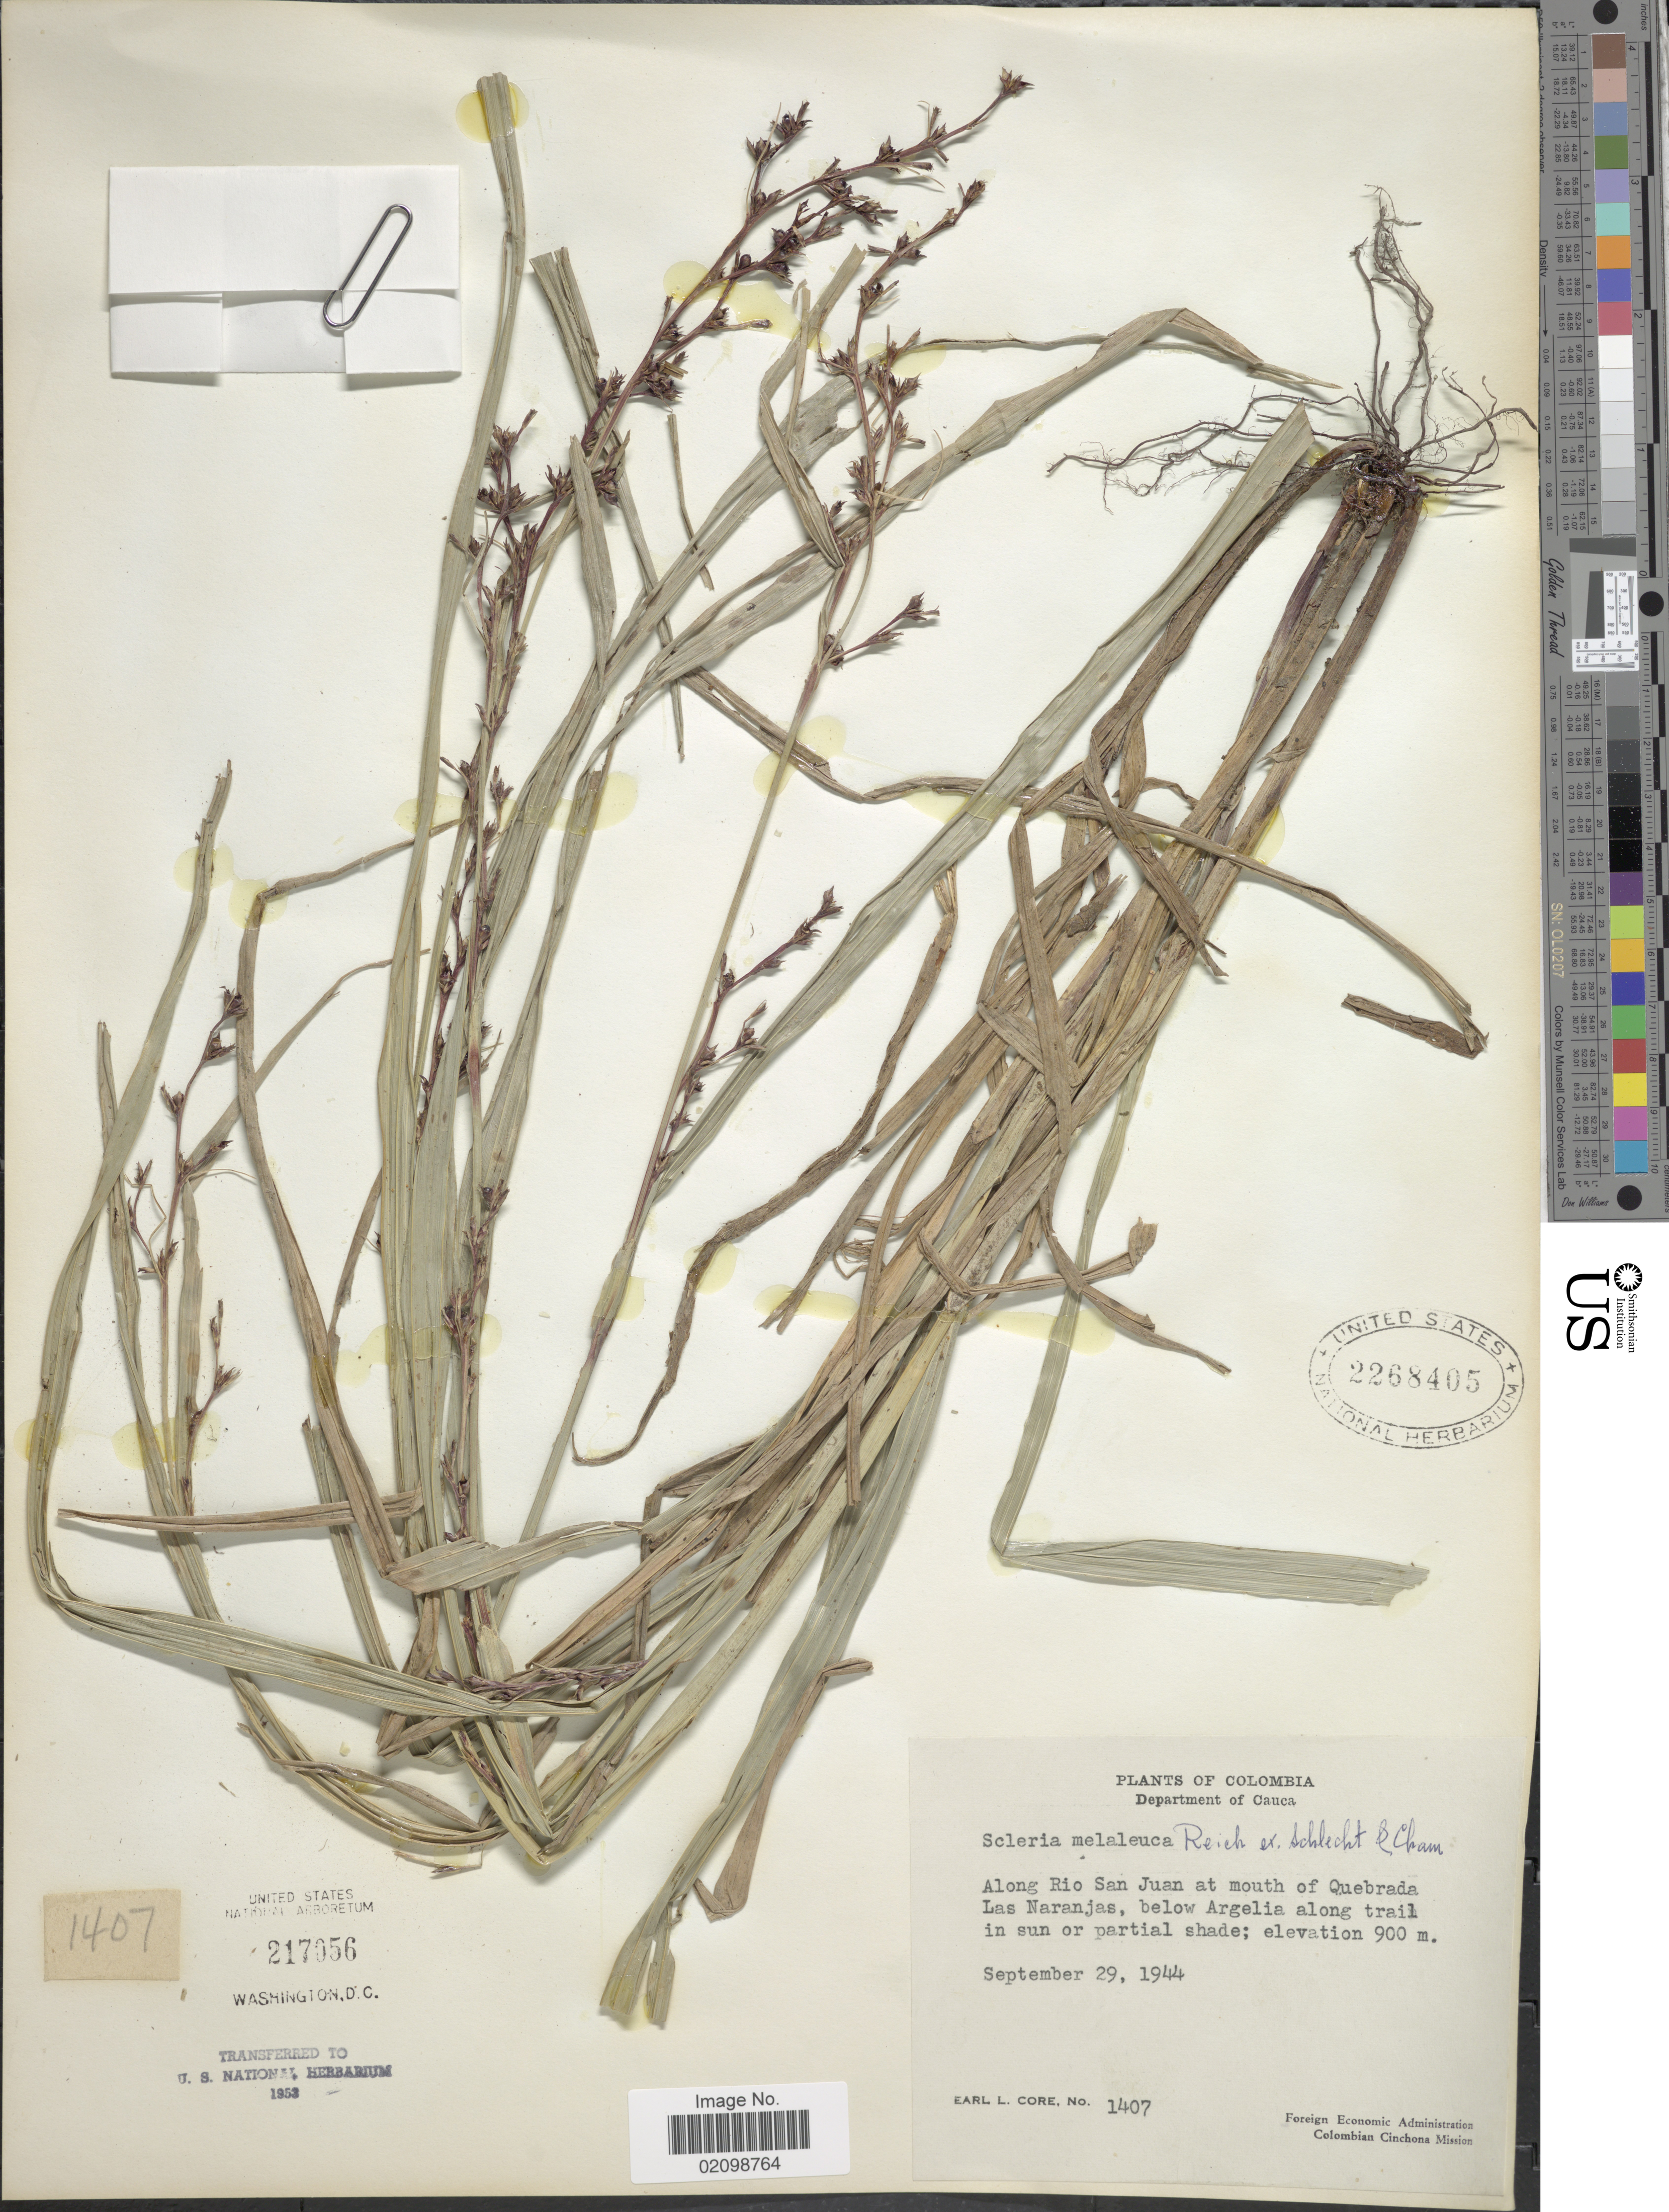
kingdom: Plantae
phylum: Tracheophyta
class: Liliopsida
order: Poales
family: Cyperaceae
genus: Scleria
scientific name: Scleria gaertneri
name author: Raddi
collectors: E. L. Core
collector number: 1407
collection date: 1944-09-29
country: Colombia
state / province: Cauca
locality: Department of Cauca. Along Rio San Juan at mouth of Quebrada Las Naranjas, below Argelia along trail in sun or partial shade.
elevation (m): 900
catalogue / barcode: US 2268405